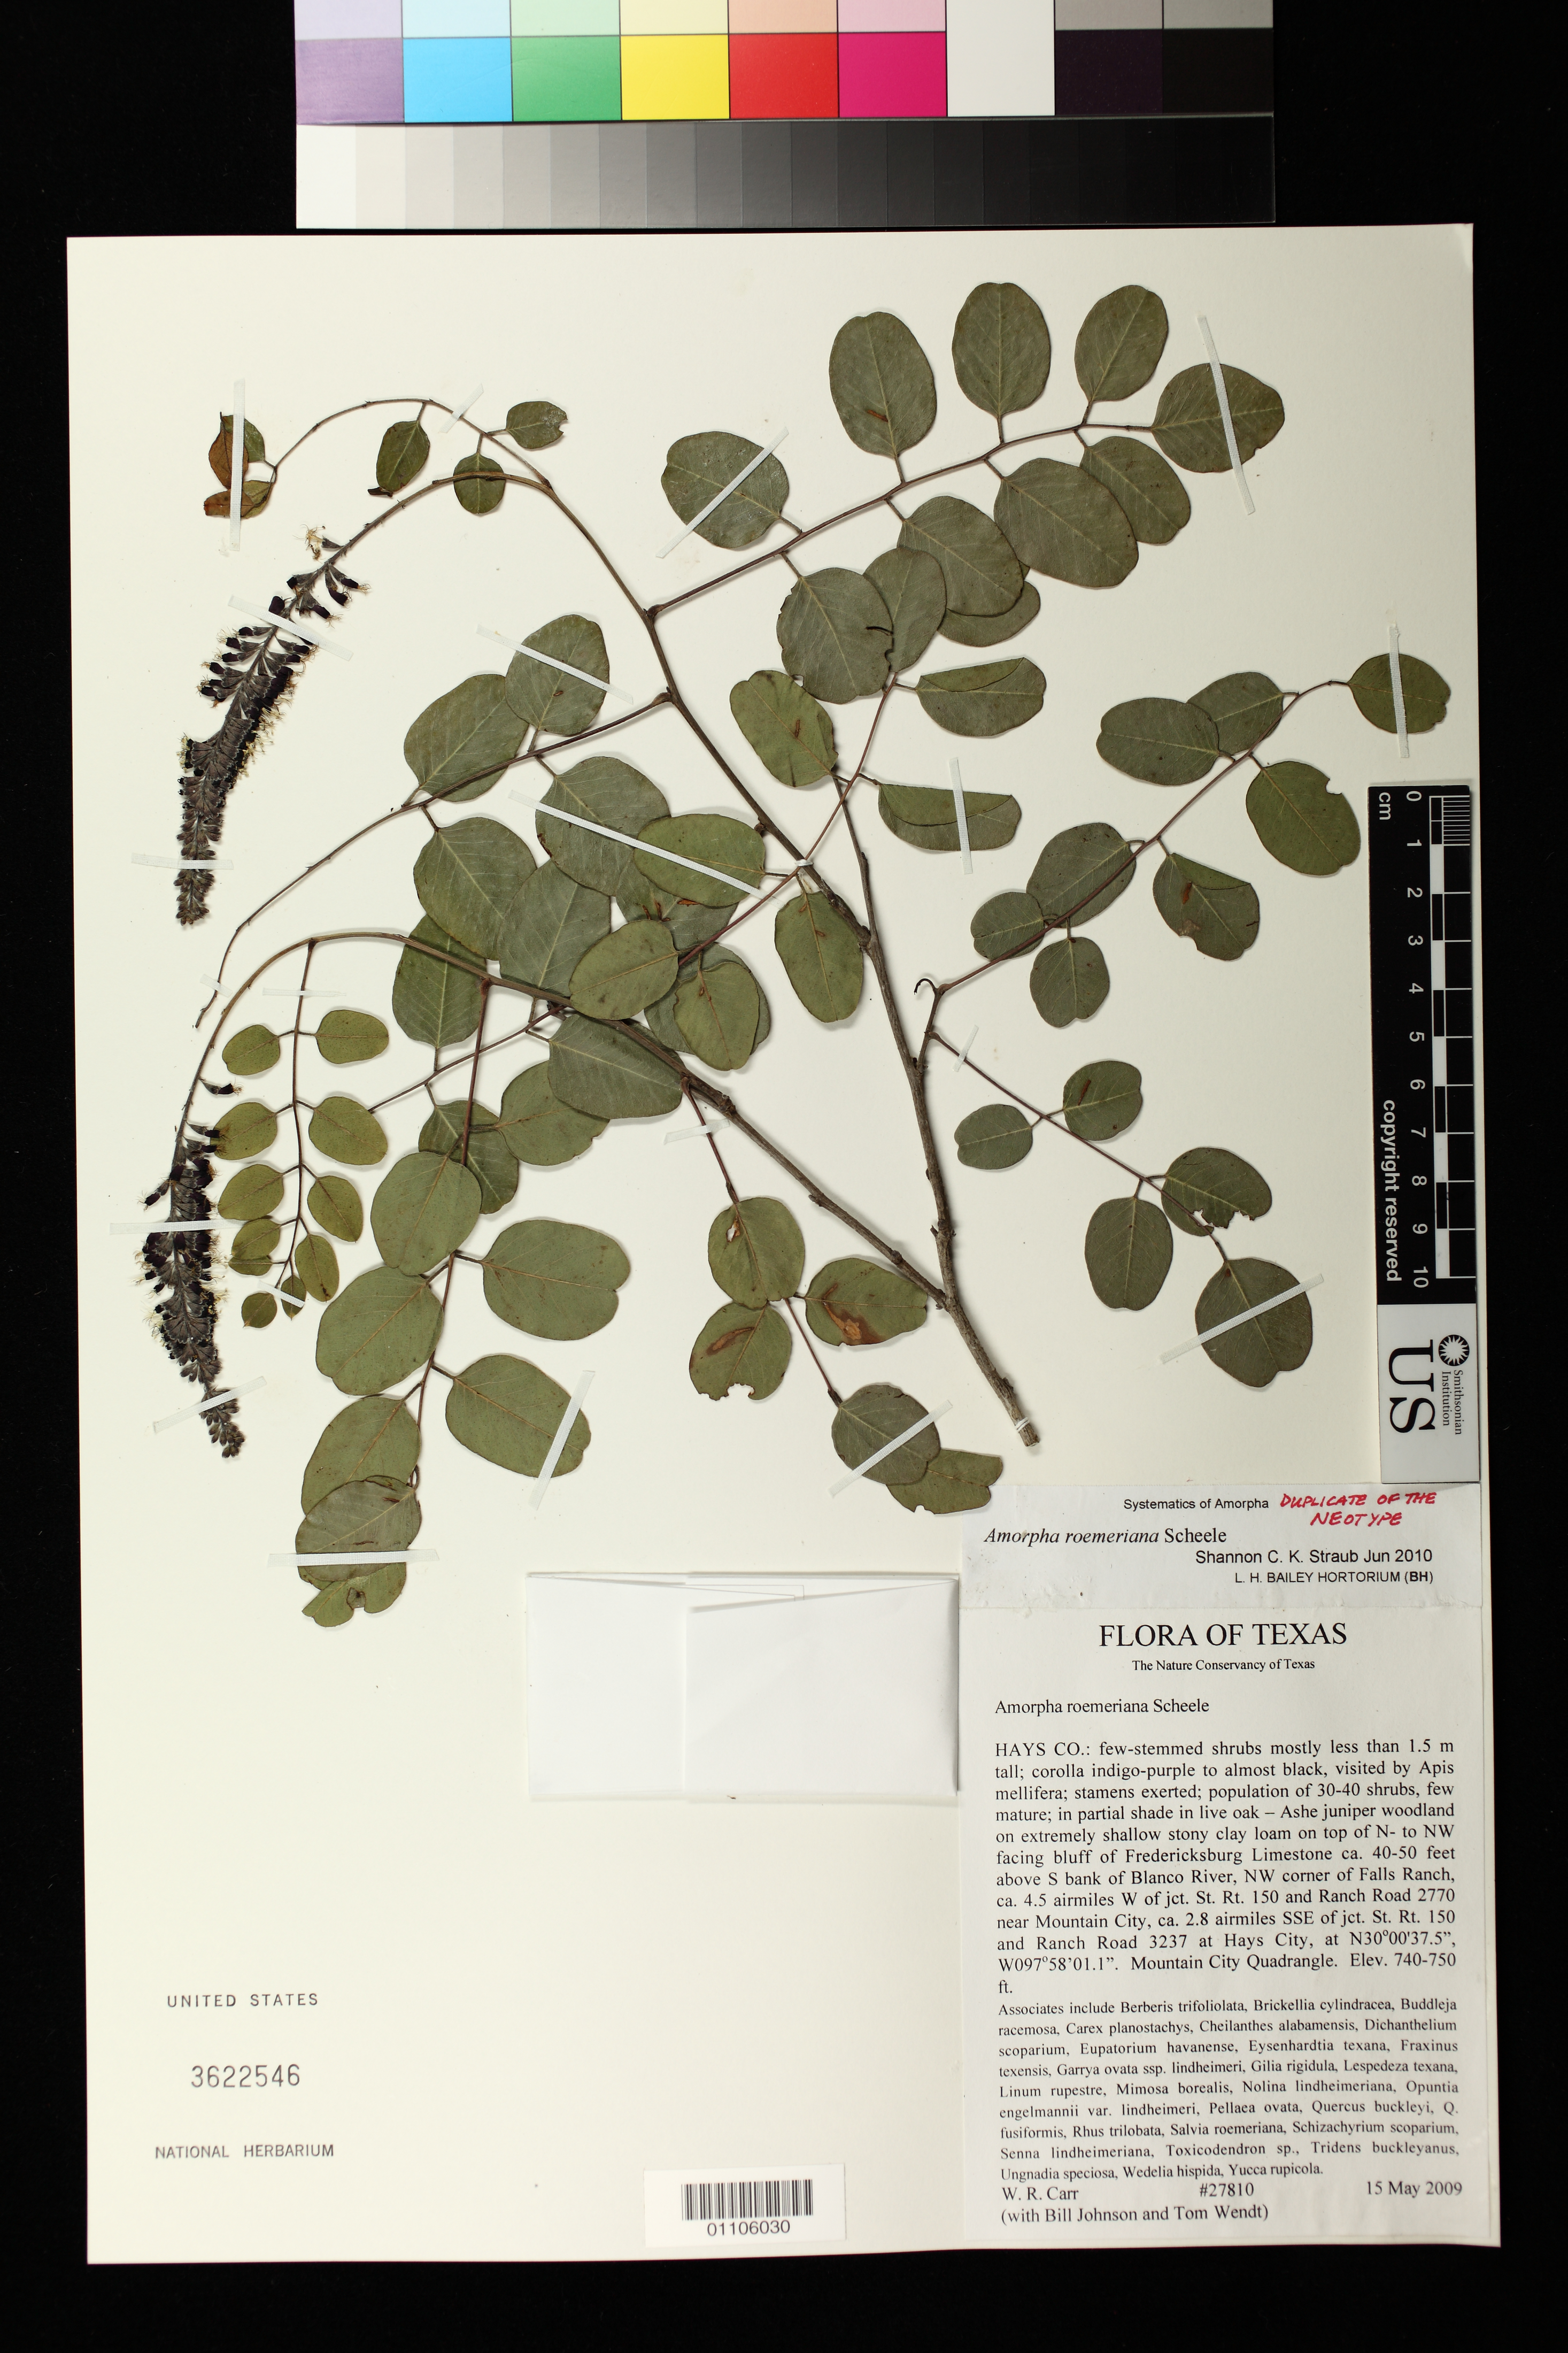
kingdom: Plantae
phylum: Tracheophyta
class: Magnoliopsida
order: Fabales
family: Fabaceae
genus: Amorpha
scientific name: Amorpha roemeriana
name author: Scheele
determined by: Straub, S. C. K.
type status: Isoneotype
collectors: W. Carr, B. Johnson & T. L. Wendt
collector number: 27810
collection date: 2009-05-15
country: United States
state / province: Texas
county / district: Hays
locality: Hays Co.: on top of N- to NW facing bluff of Fredericksburg Limestone ca. 40-50 feet above S bank of Blanco River, NW corner of Falls Ranch, ca. 4.5 airmiles W of jct. St. Rt. 150 and Ranch Road 2770 near Mountain City, ca. 2.8 airmiles SSE of jct. St. Rt. 150 and Ranch Road 3237 at Hays City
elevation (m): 226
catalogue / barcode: US 3622546